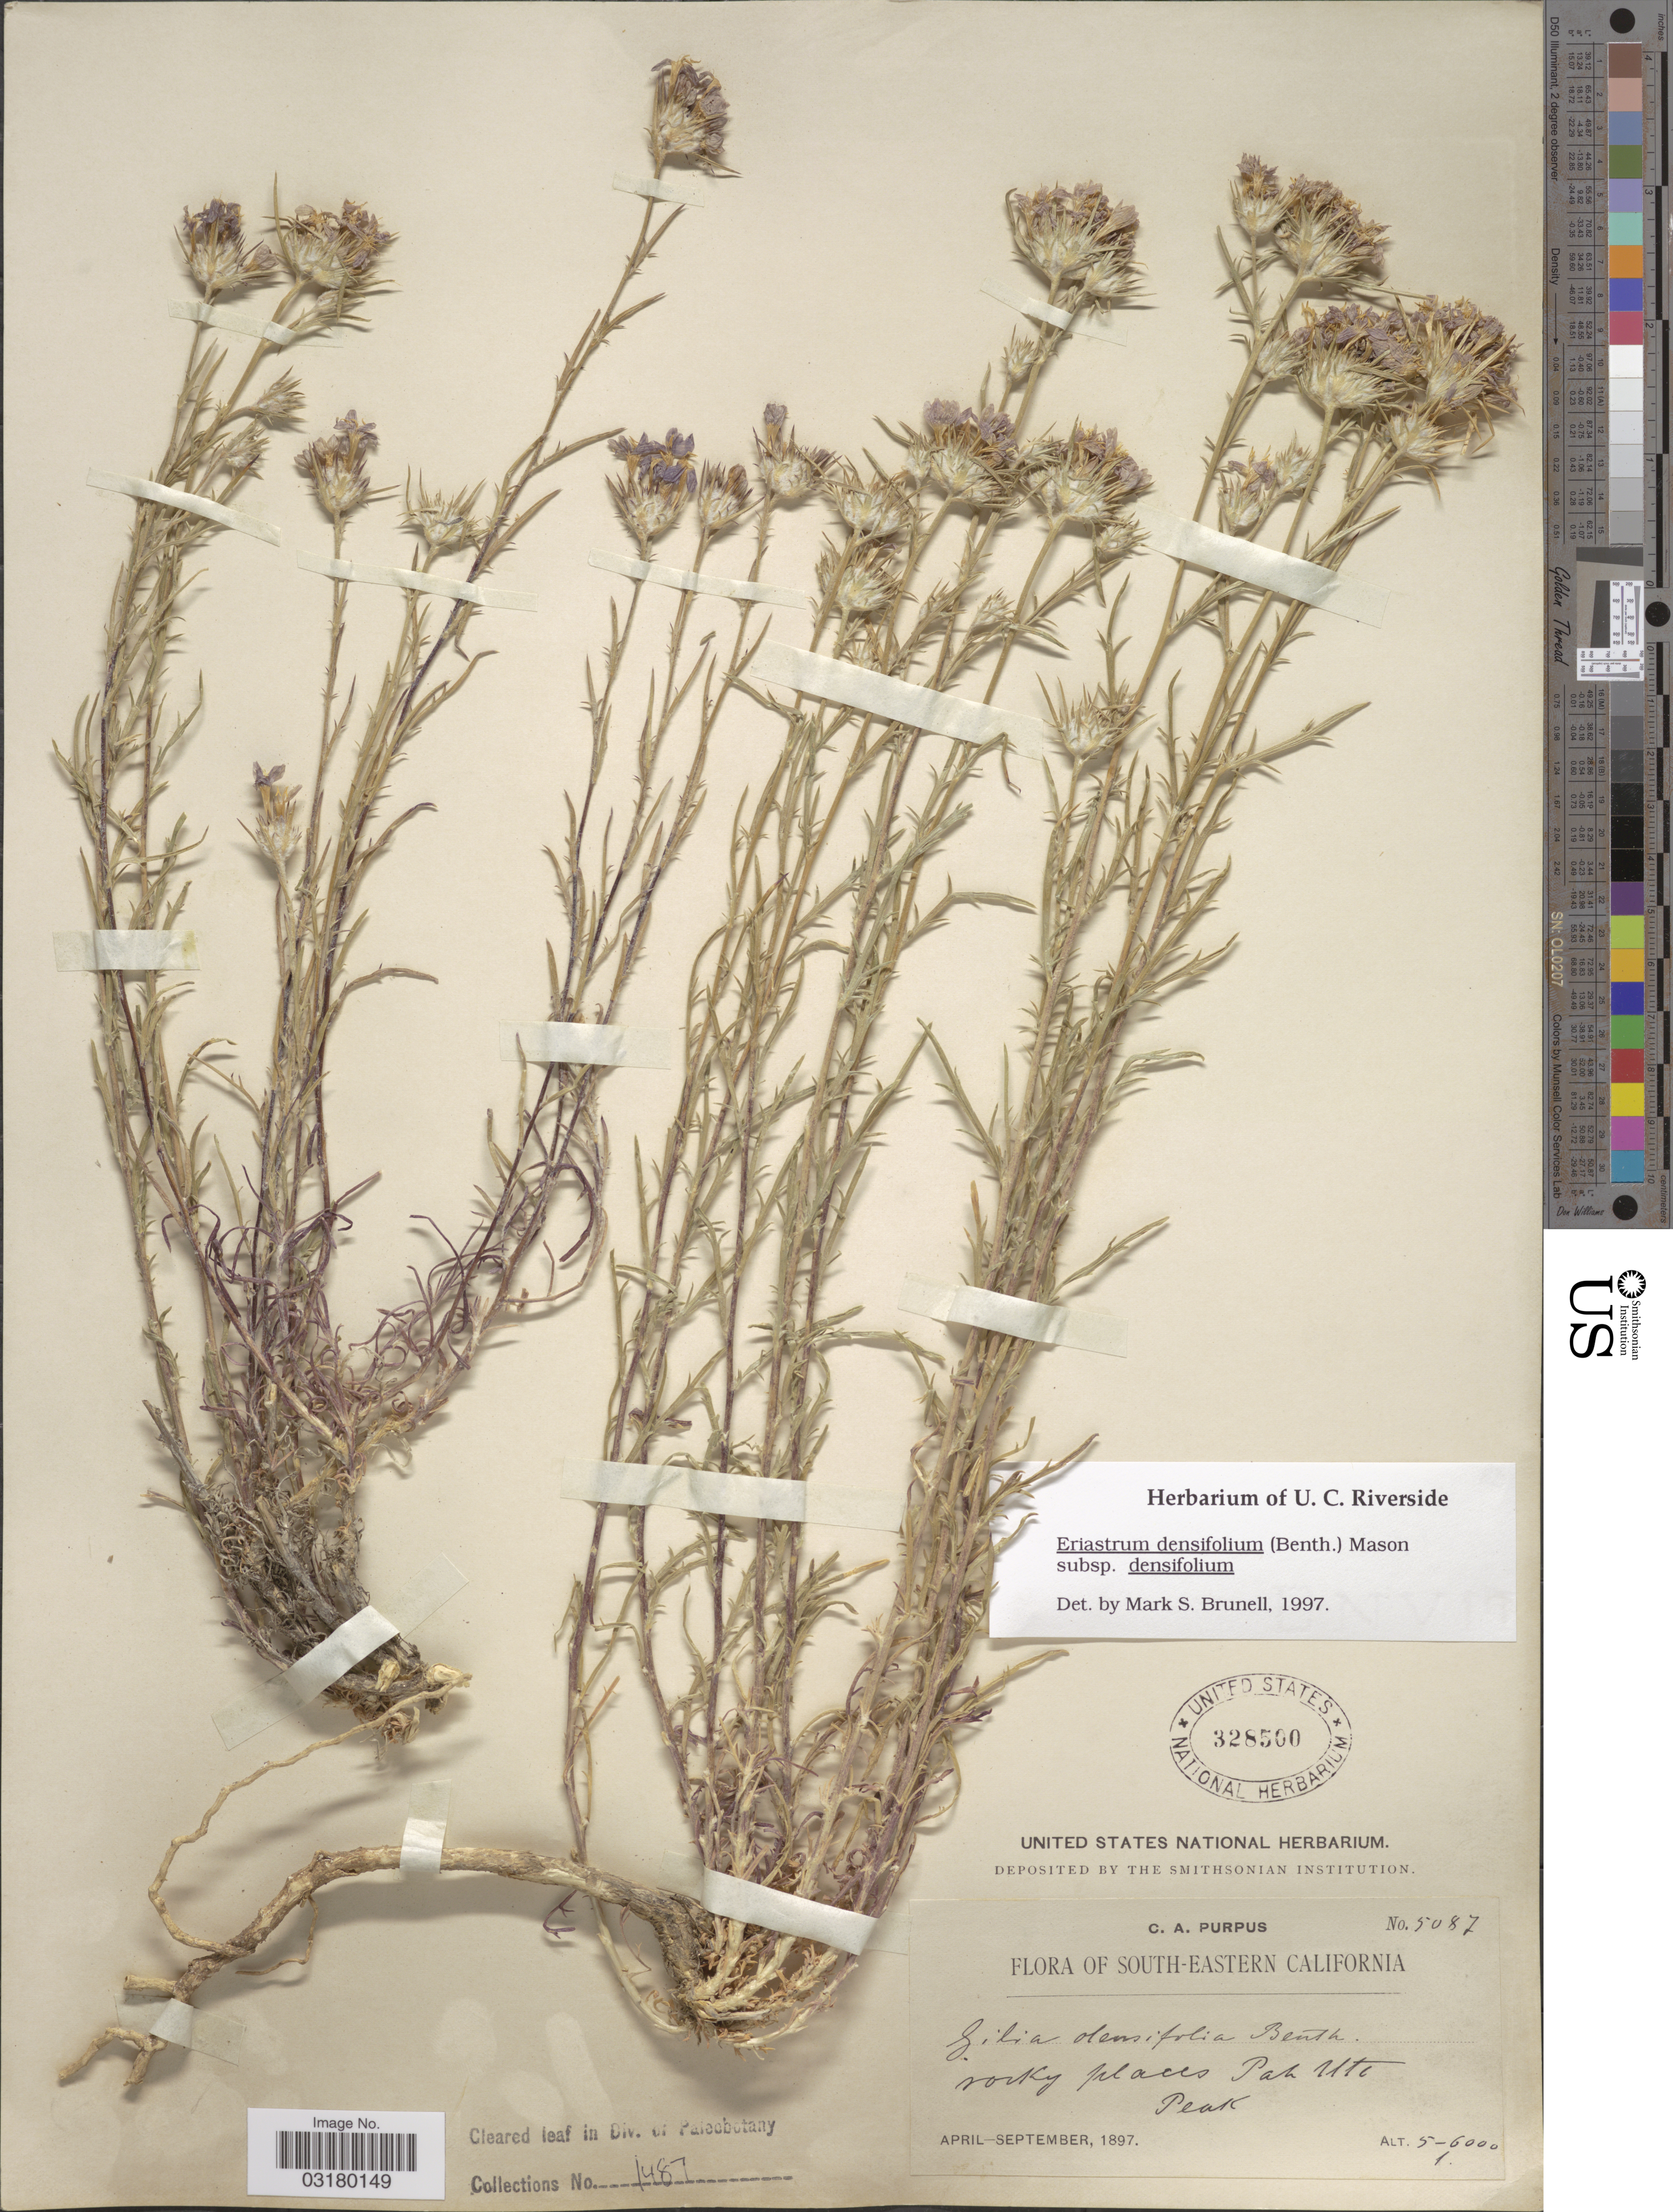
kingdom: Plantae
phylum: Tracheophyta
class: Magnoliopsida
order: Ericales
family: Polemoniaceae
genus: Eriastrum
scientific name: Eriastrum densifolium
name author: (Benth.) H. Mason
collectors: C. A. Purpus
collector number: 5087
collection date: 1897-04/1897-09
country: United States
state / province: California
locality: South-Eastern California. Rocky places Pah Ute Peak.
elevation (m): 1524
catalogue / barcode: US 328500